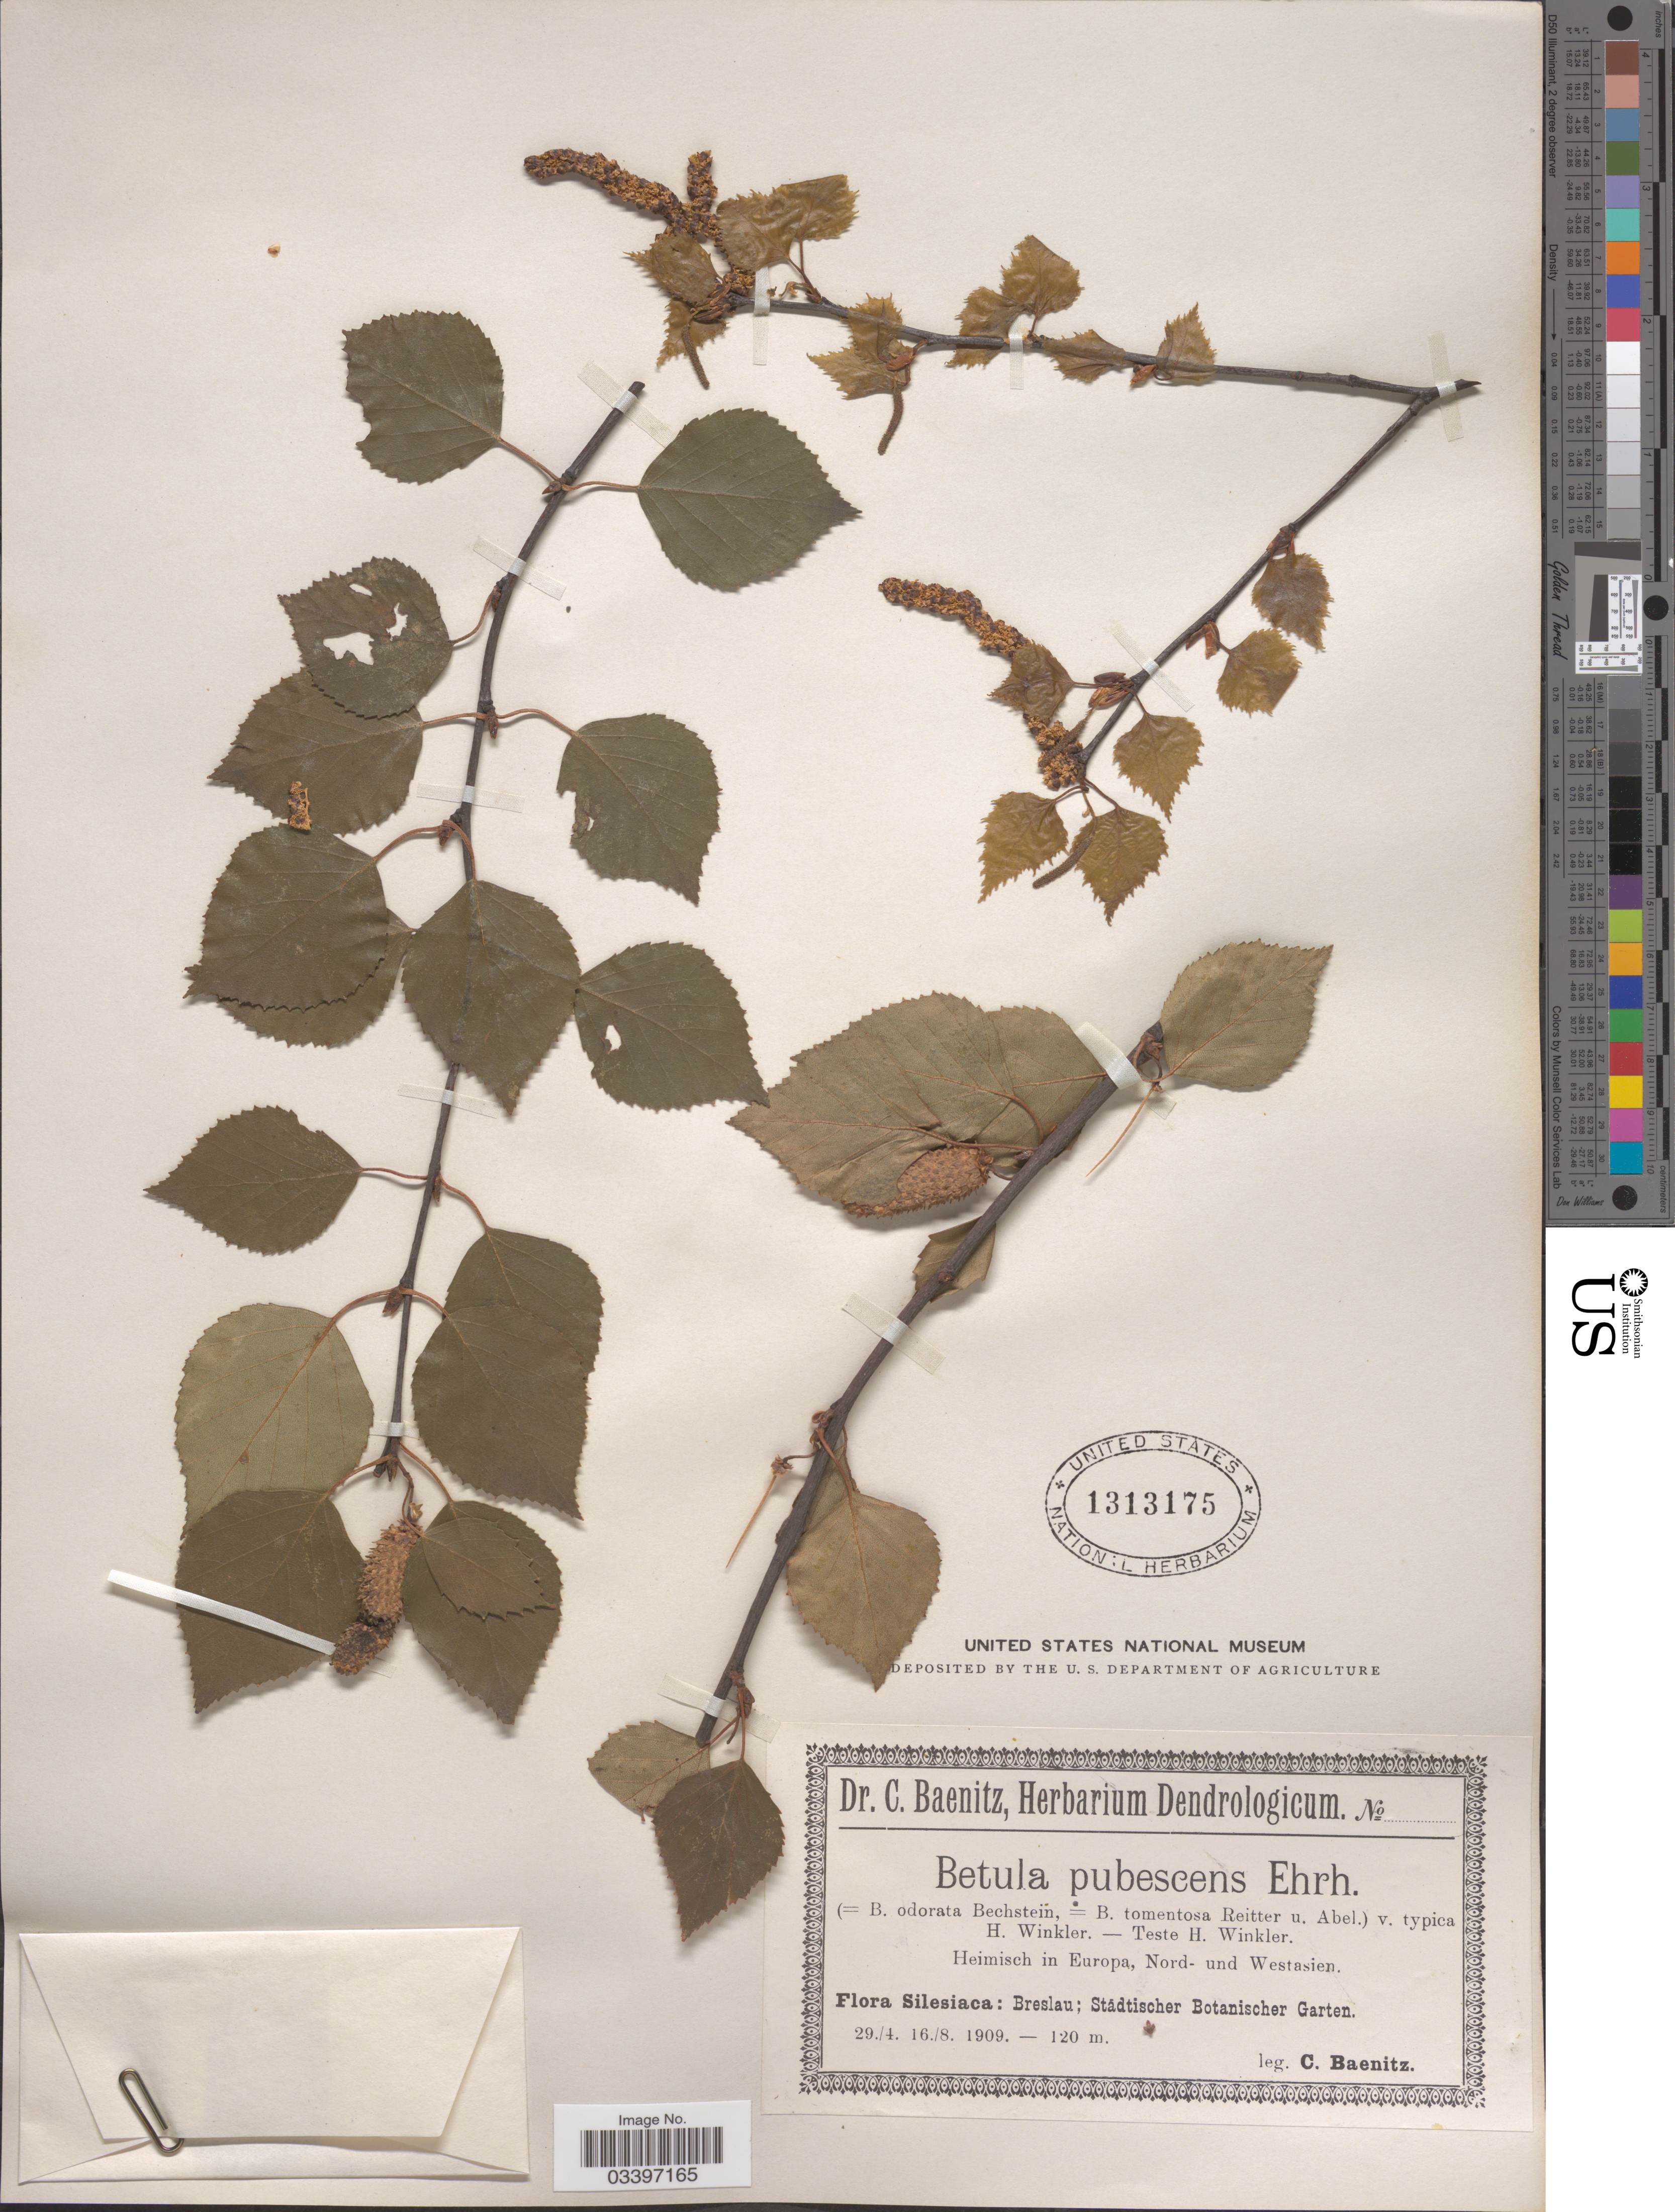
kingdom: Plantae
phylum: Tracheophyta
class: Magnoliopsida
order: Fagales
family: Betulaceae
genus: Betula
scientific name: Betula pubescens var. friesii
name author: (Larsson ex Hartm.) Nyman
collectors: C. G. Baenitz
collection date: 1909-04-29/1909-08-16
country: Poland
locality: Silesiaca: Breslau; Stādtischer Botanischer Garten.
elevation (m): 120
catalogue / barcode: US 1313175